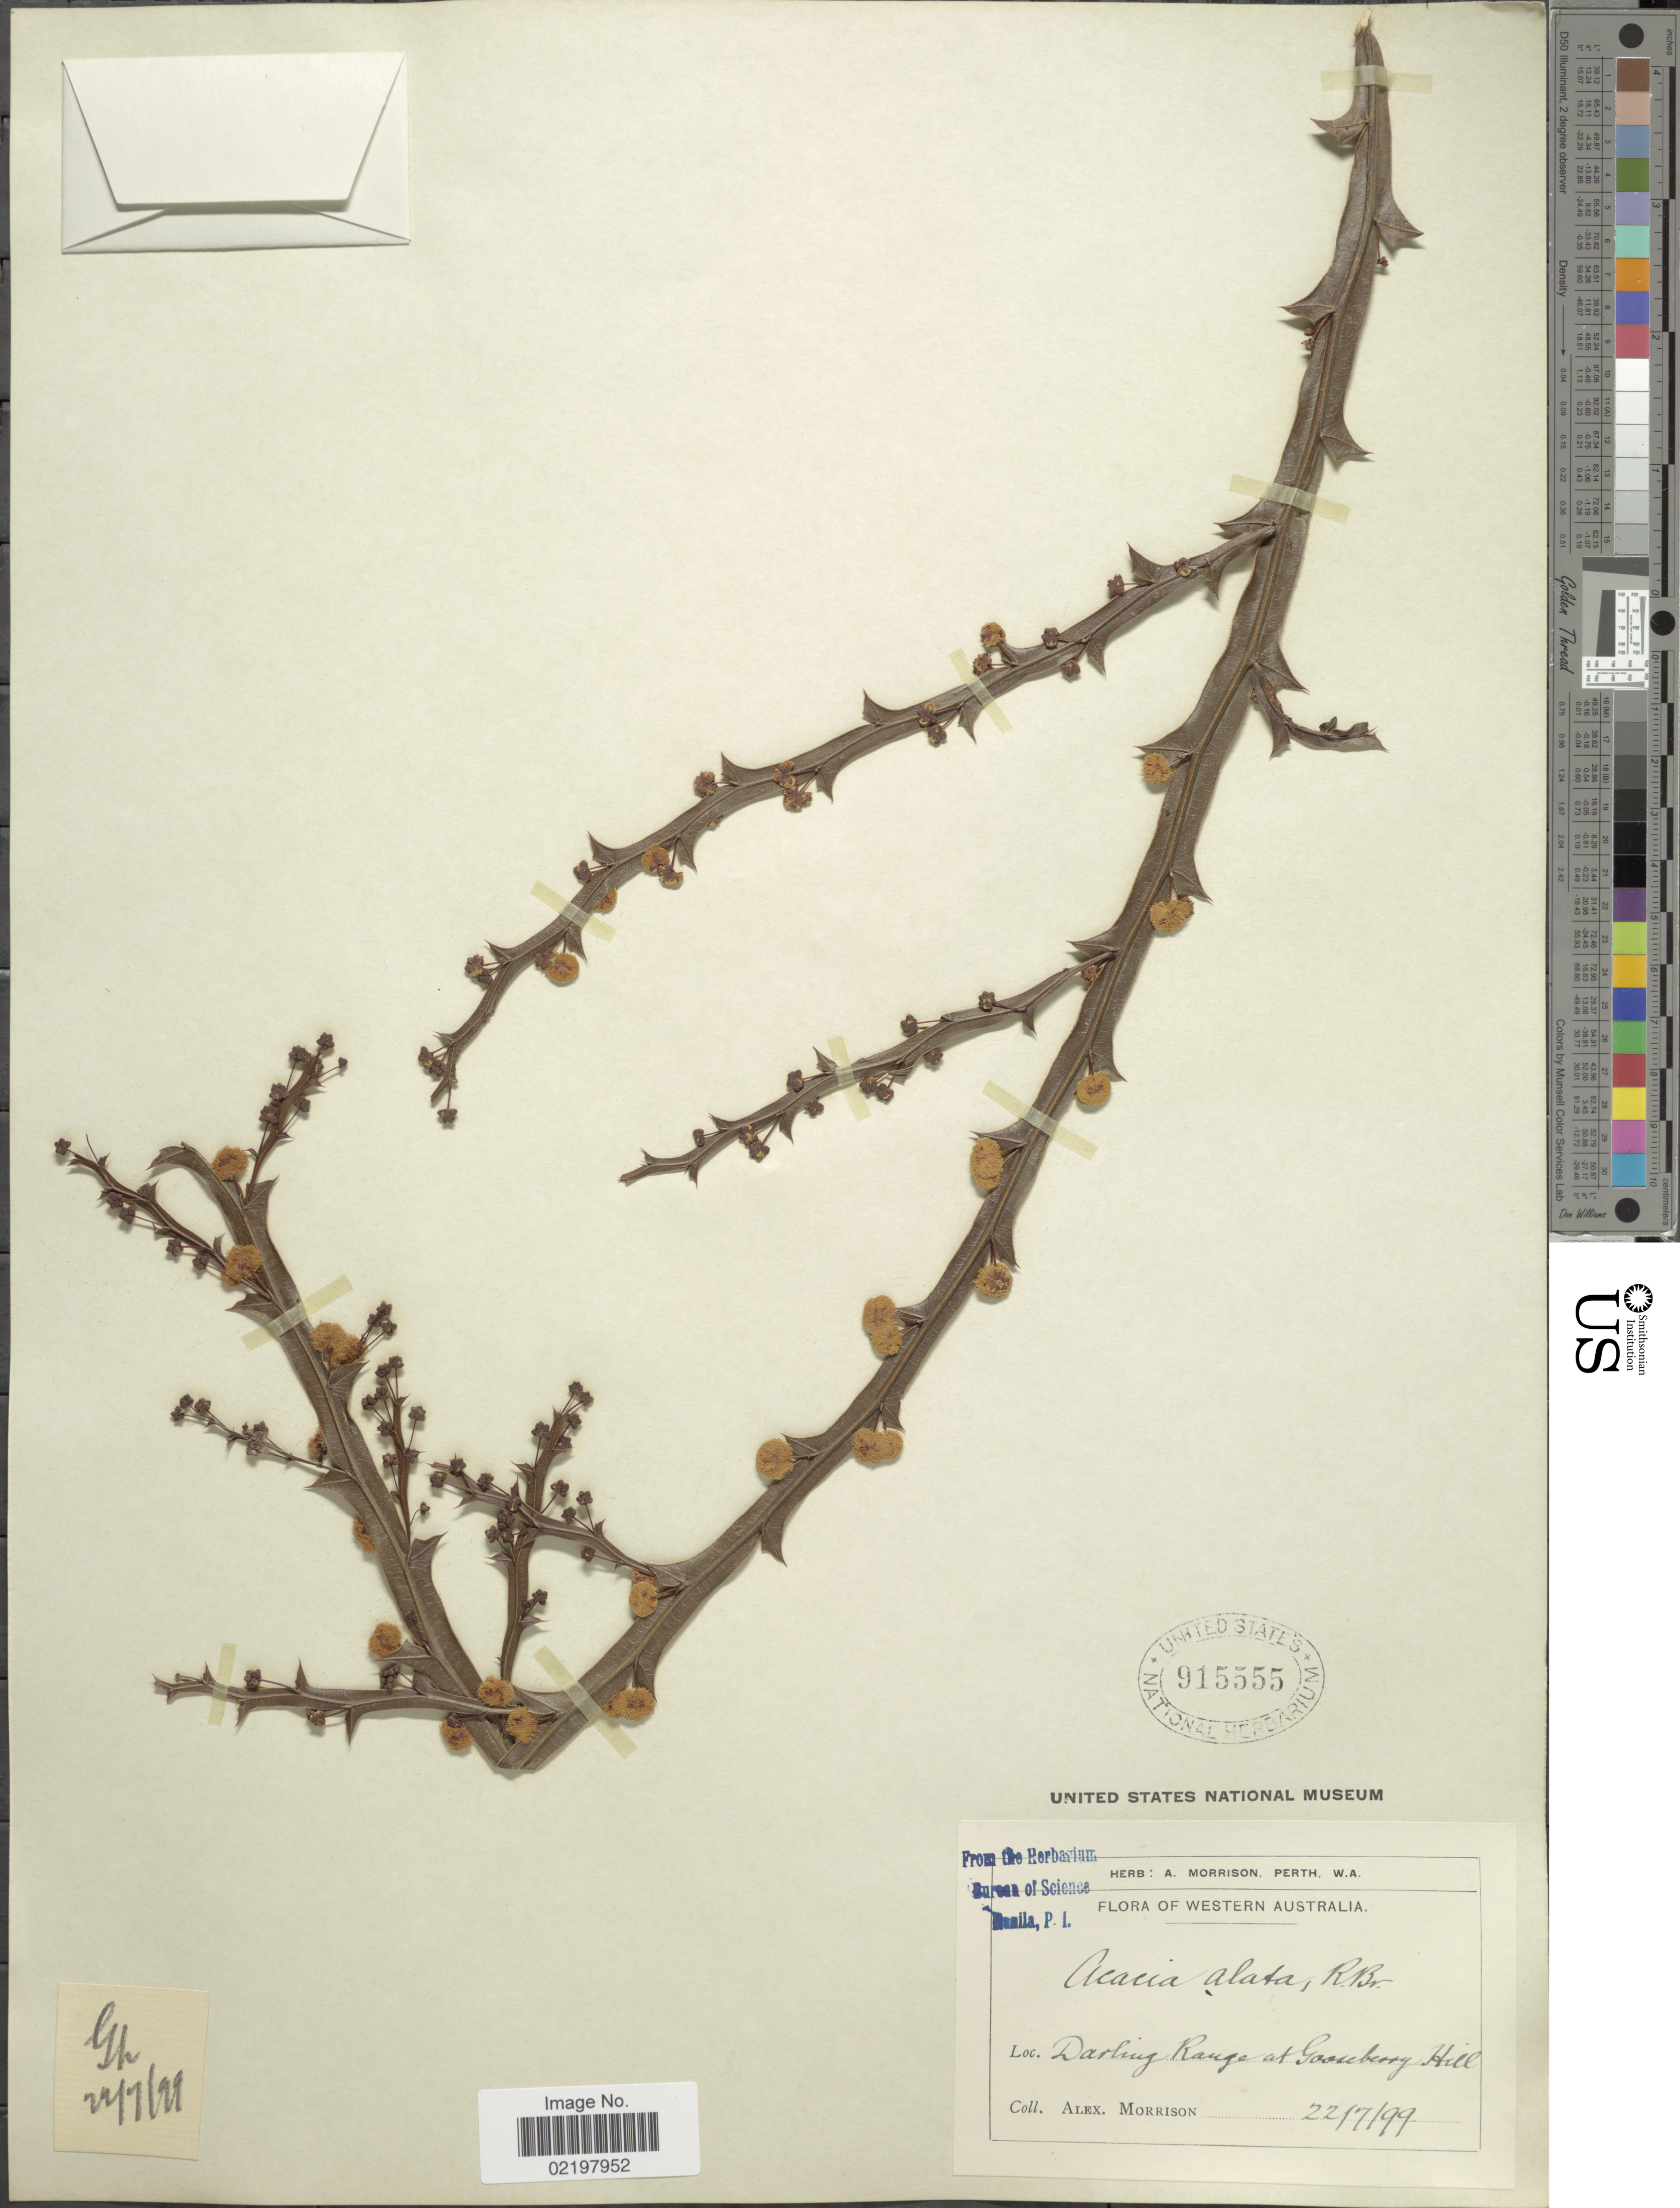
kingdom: Plantae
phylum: Tracheophyta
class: Magnoliopsida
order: Fabales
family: Fabaceae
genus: Acacia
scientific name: Acacia alata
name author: R. Br.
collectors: A. Morrison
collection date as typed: Transcribed d/m/y: 22/7/99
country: Australia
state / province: Western Australia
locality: Western Australia, Darling Range at Gooseberg Hill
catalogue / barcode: US 915555